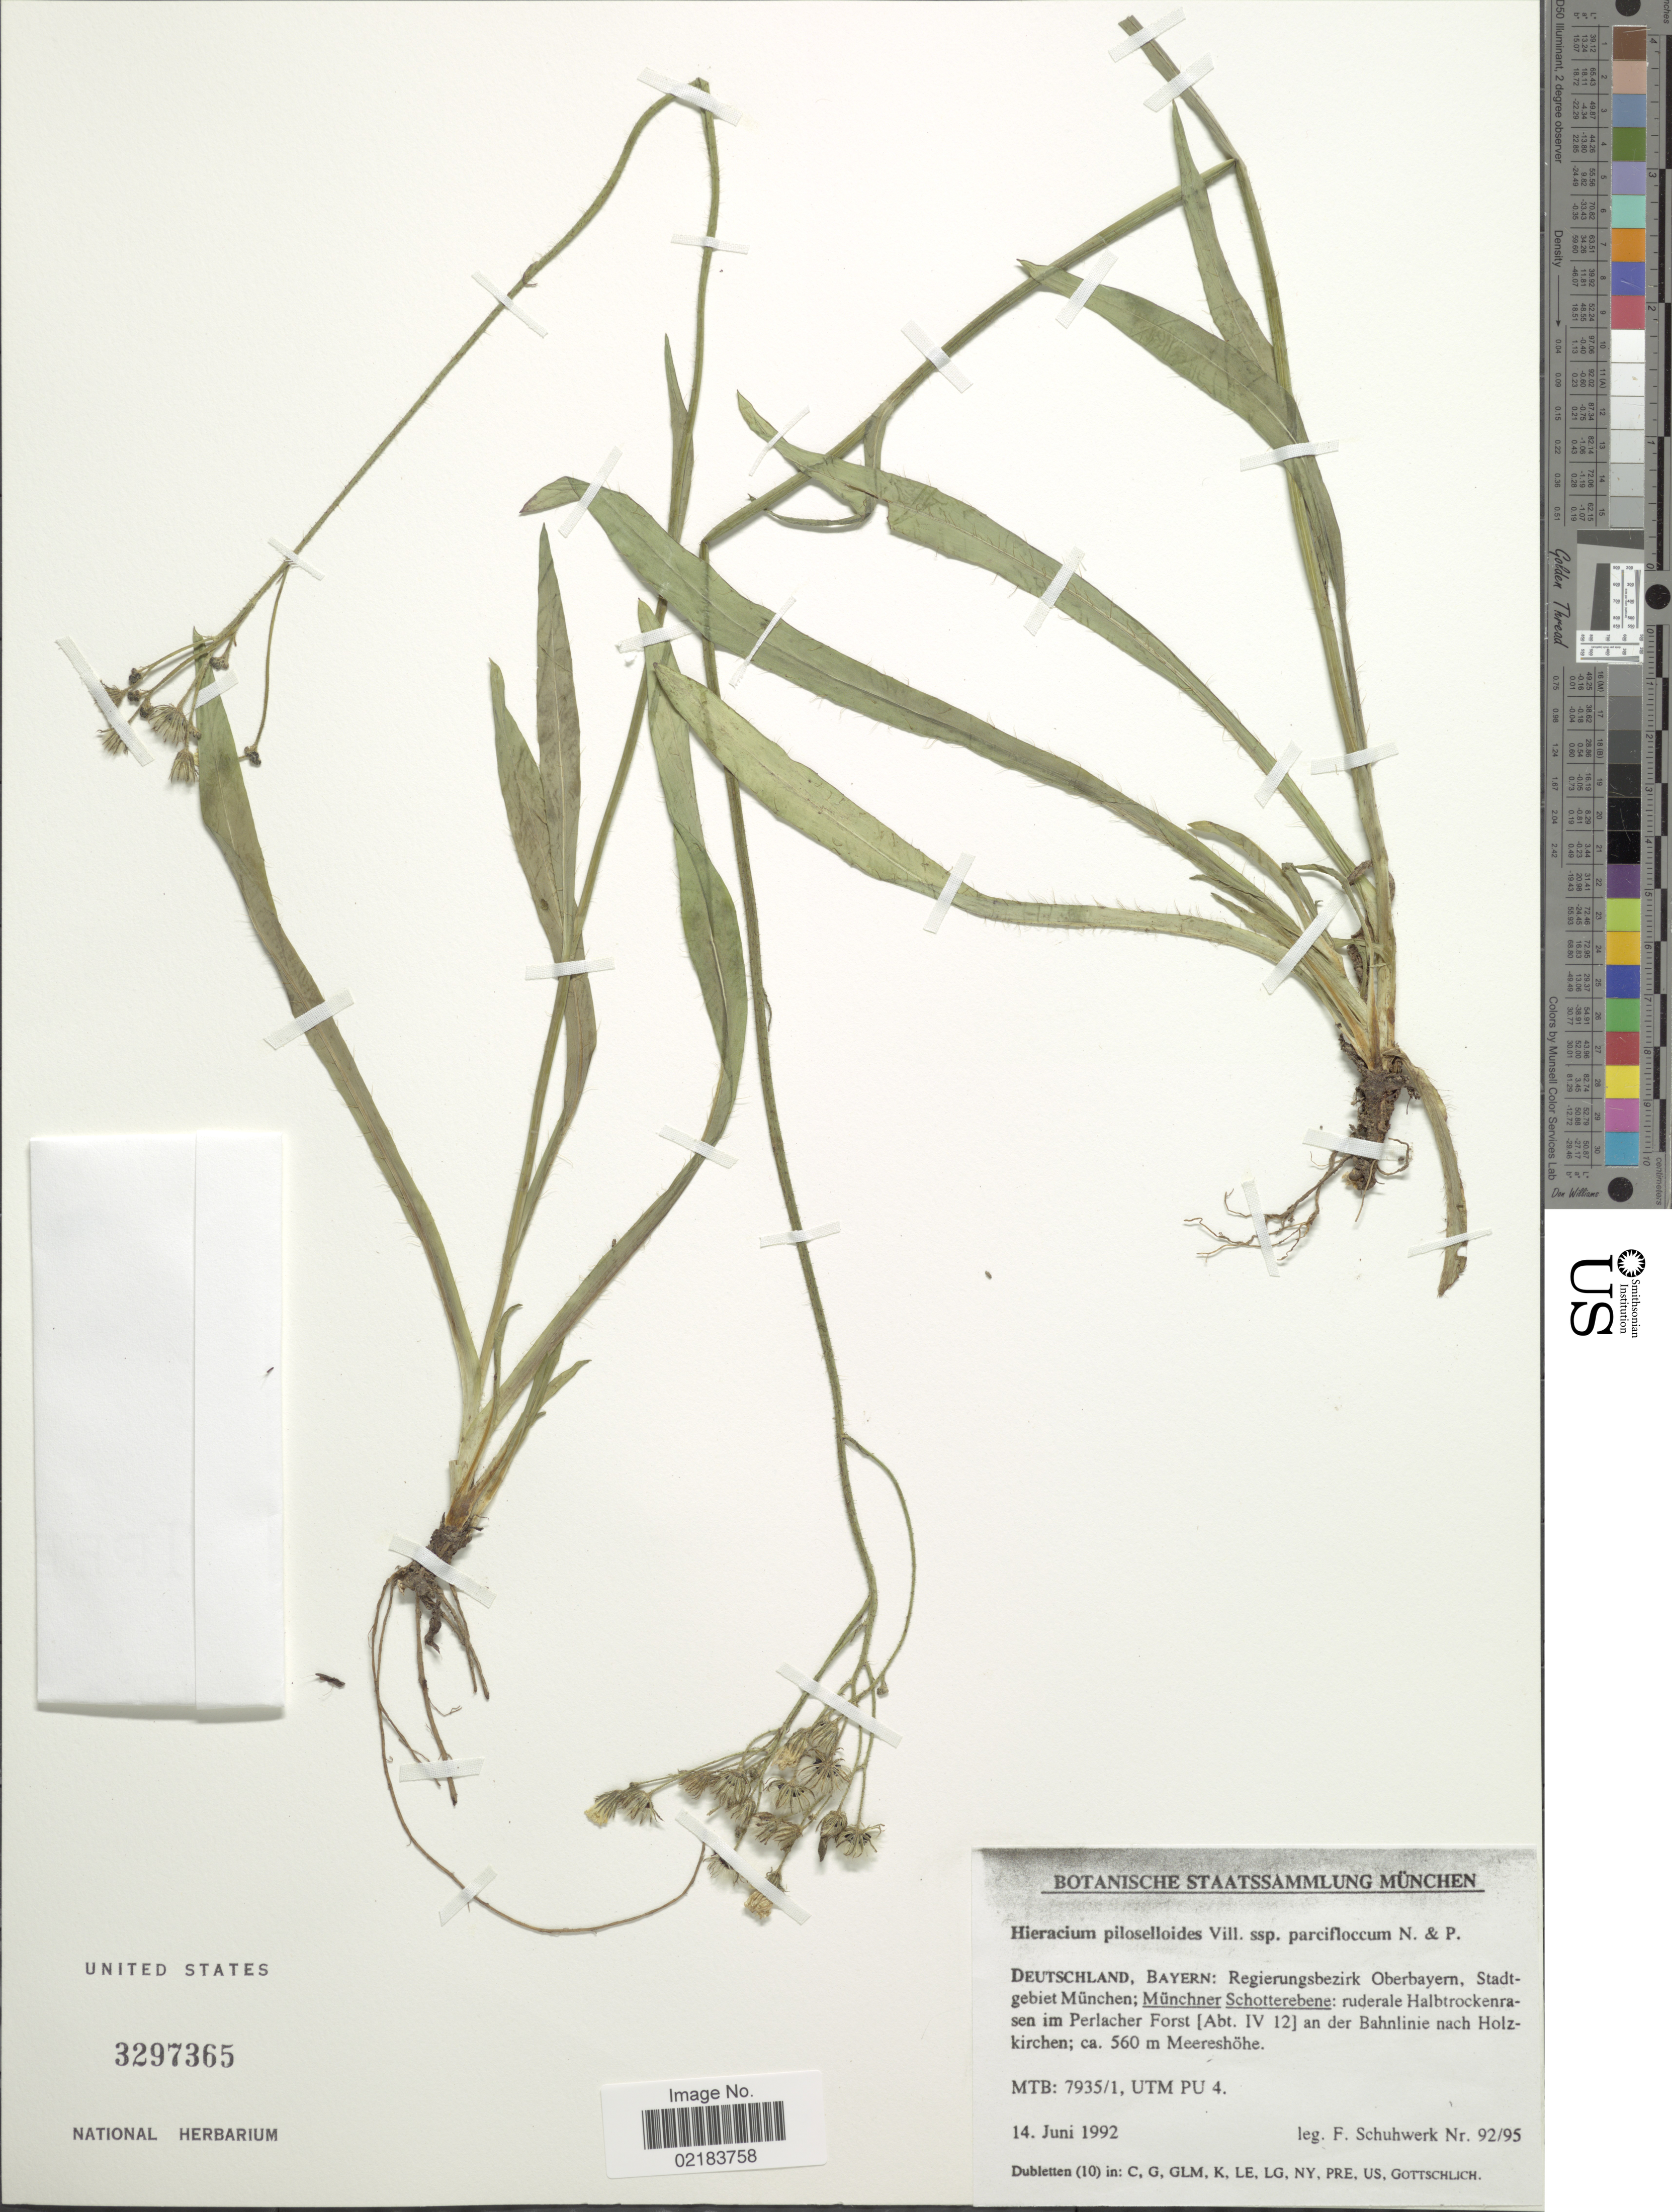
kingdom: Plantae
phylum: Tracheophyta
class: Magnoliopsida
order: Asterales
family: Asteraceae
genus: Pilosella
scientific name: Pilosella piloselloides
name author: (Vill.) Soják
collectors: Schuhwerk, F.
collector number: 92/95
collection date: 1992-06-14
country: Germany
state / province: Bayern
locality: Deutschland, Bayern: Regierungsbezirk Oberbayern, Stadtgebiet München; Münchner Schotterebene: ruderale Halbtrockenrasen im Perlacher Forst [Abt. IV 12] an der Bahnlinie nach Holzkirchen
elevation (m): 560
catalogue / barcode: US 3297365